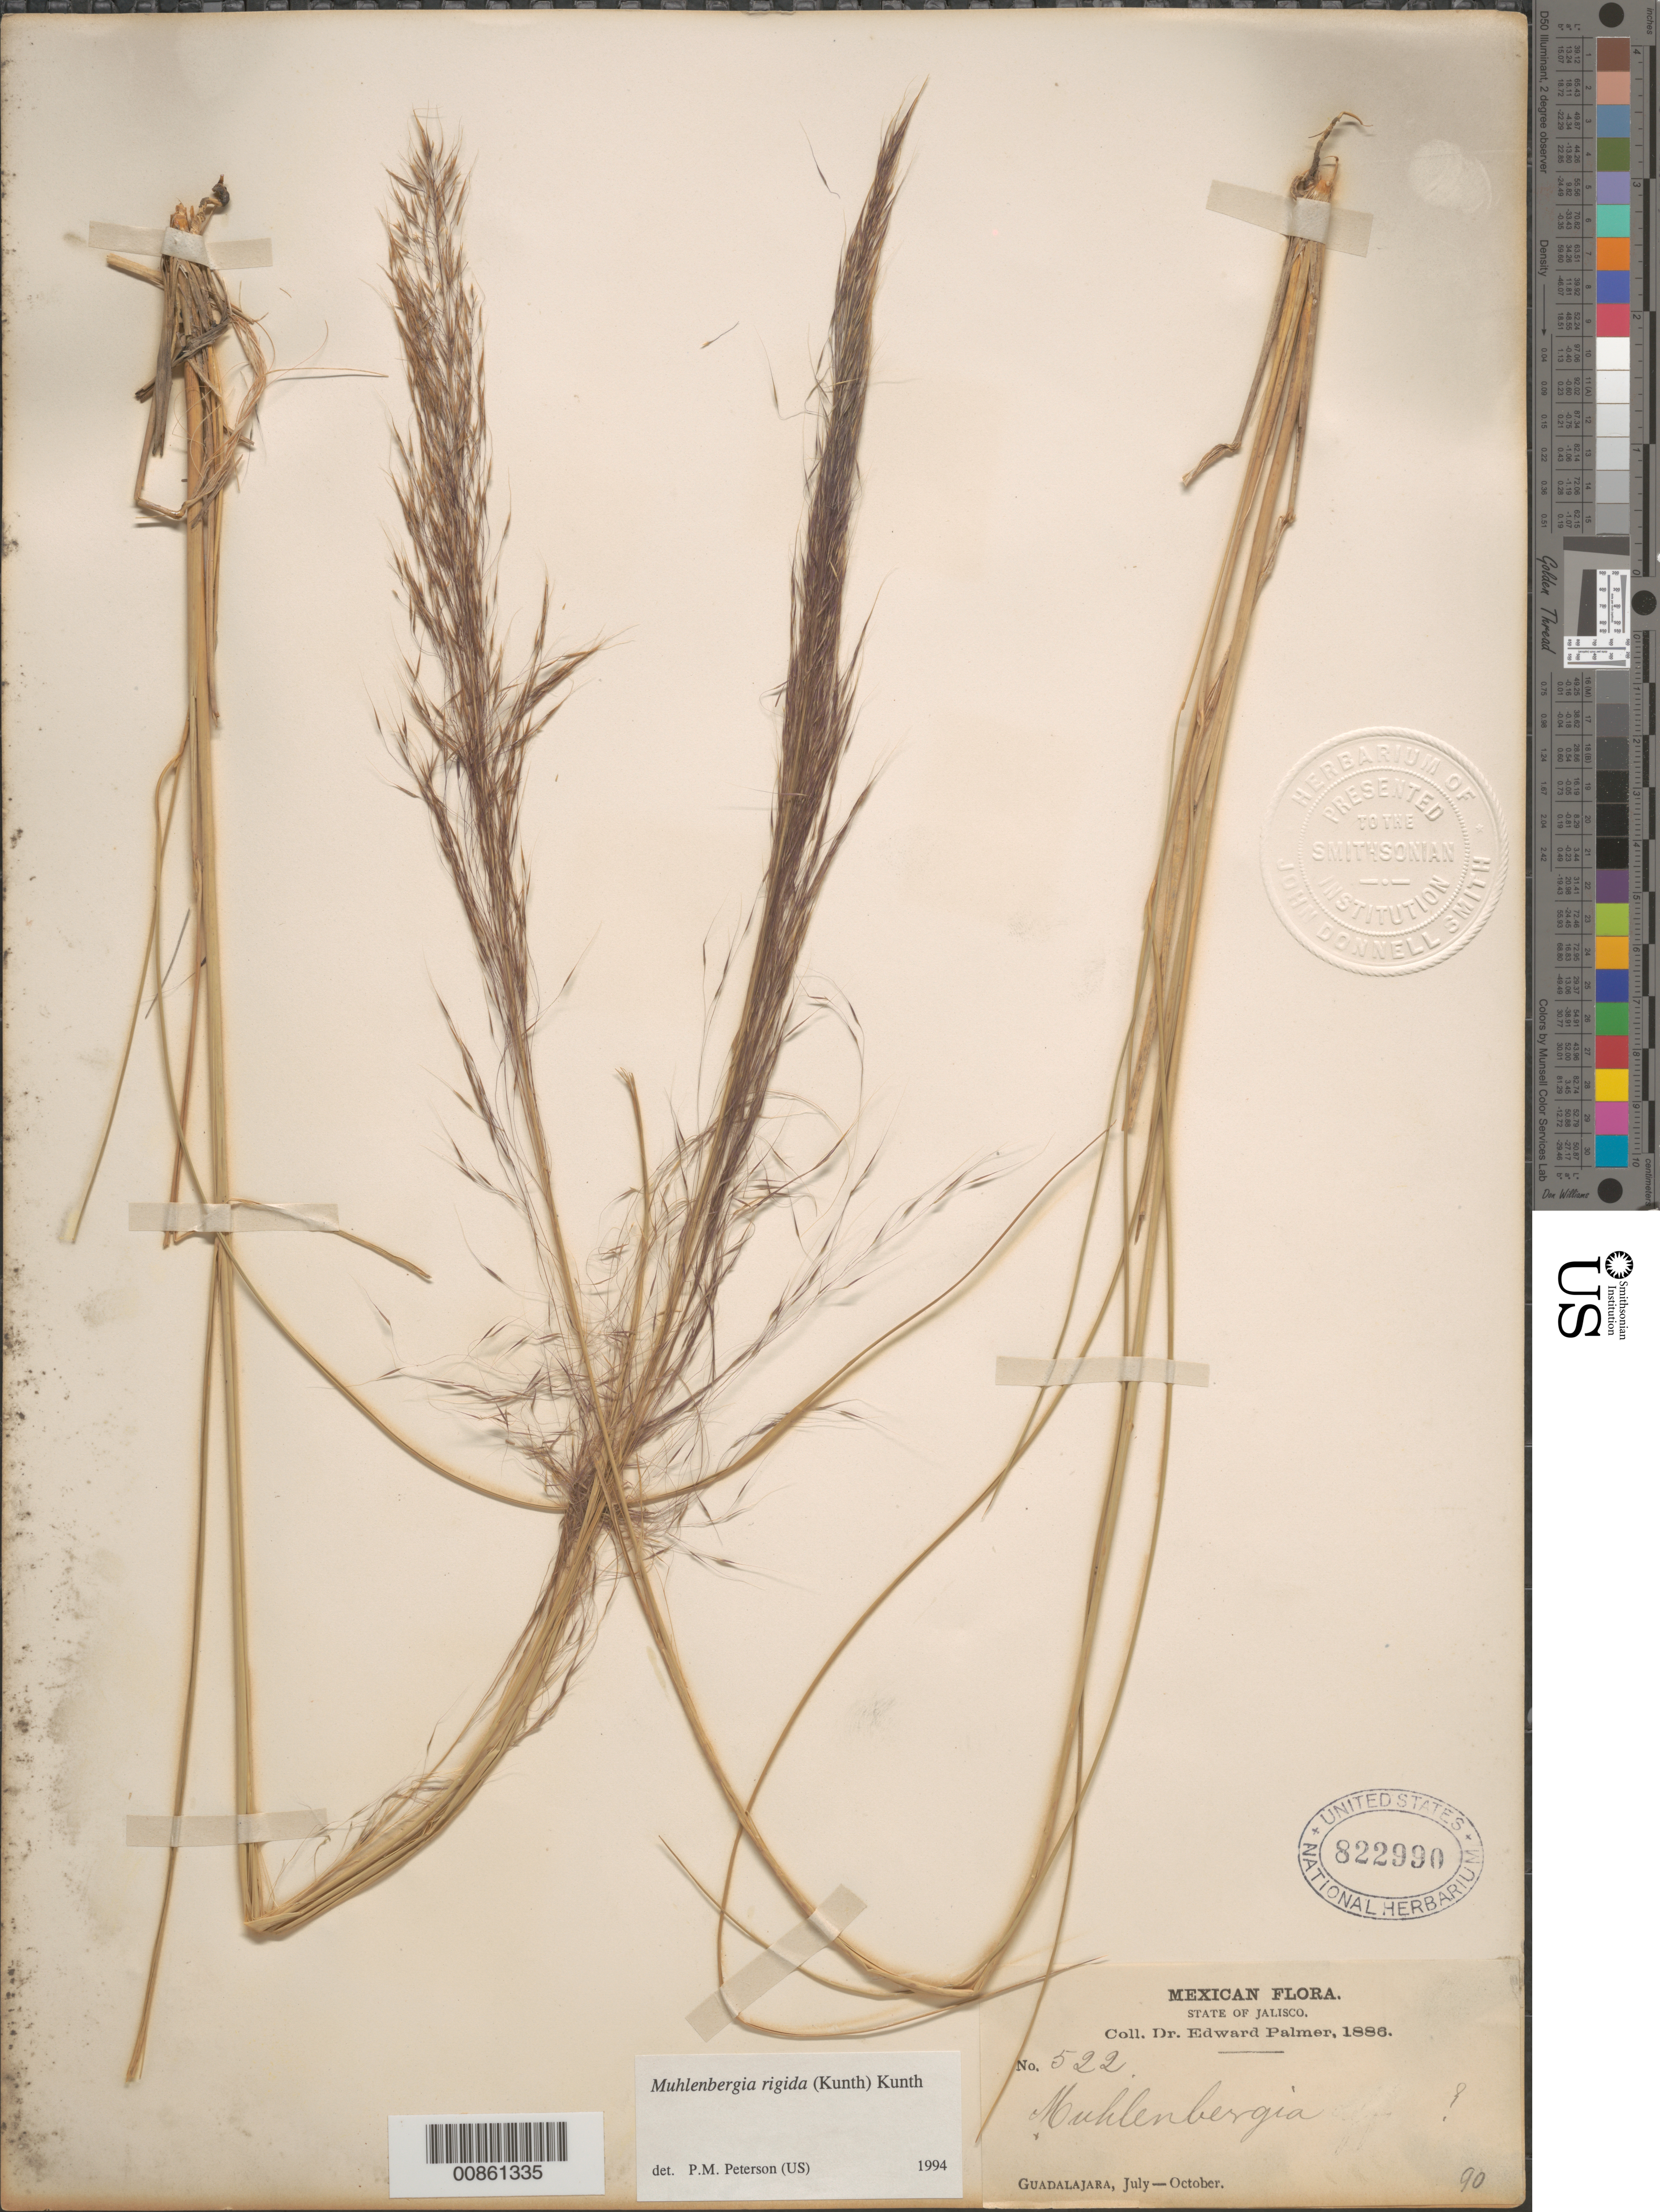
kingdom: Plantae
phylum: Tracheophyta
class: Liliopsida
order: Poales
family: Poaceae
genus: Muhlenbergia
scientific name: Muhlenbergia rigida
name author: (Kunth) Kunth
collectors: E. Palmer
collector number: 522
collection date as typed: Oct 1886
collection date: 1886-10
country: Mexico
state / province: Jalisco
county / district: Guadalajara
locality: Guadalajara, mpio. Guadalajara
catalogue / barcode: US 822990